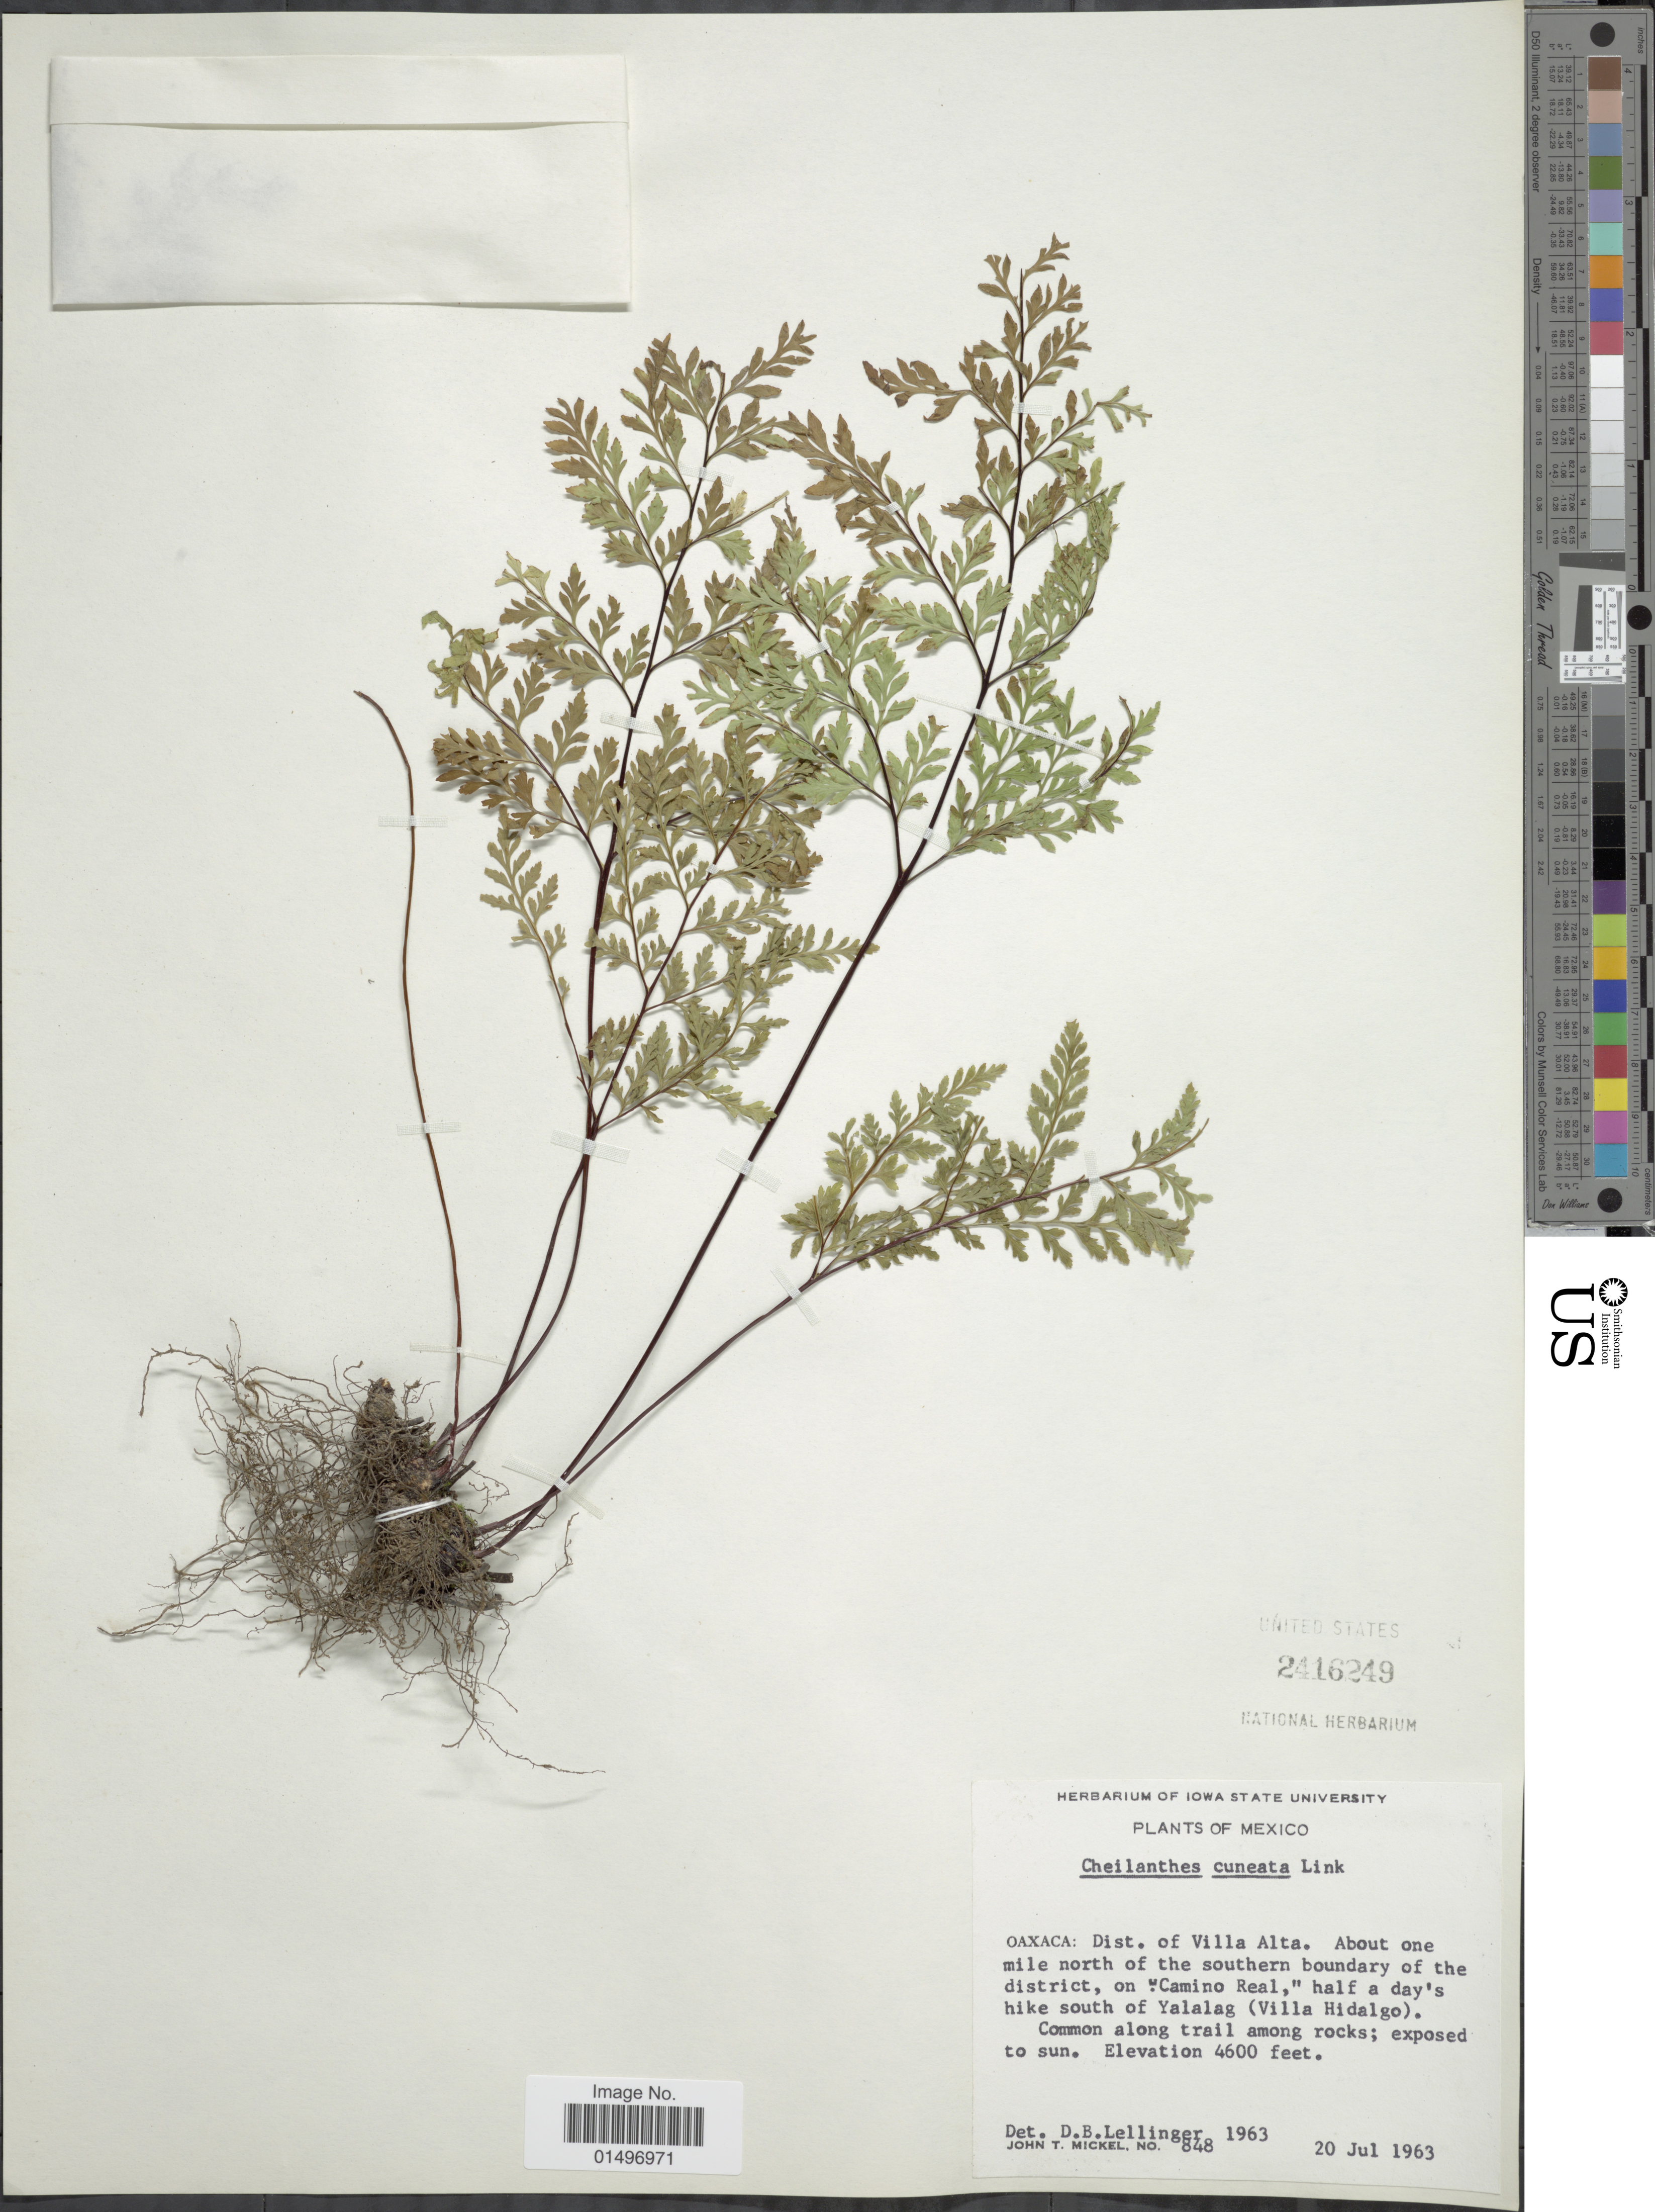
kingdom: Plantae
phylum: Tracheophyta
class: Polypodiopsida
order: Polypodiales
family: Pteridaceae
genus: Gaga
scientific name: Gaga chaerophylla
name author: (Mart. & Ikonn.-Gal.) Fay W. Li & Windham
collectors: J. T. Mickel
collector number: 848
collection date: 1963-07-20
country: Mexico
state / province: Oaxaca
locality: Mexico, Dist. of Villa Alta, about one mile north of the southern boundary of the district, on Ycamino Real, half a day's hike south of Yalalag (Villa Hidalgo).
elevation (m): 1402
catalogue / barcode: US 2416249